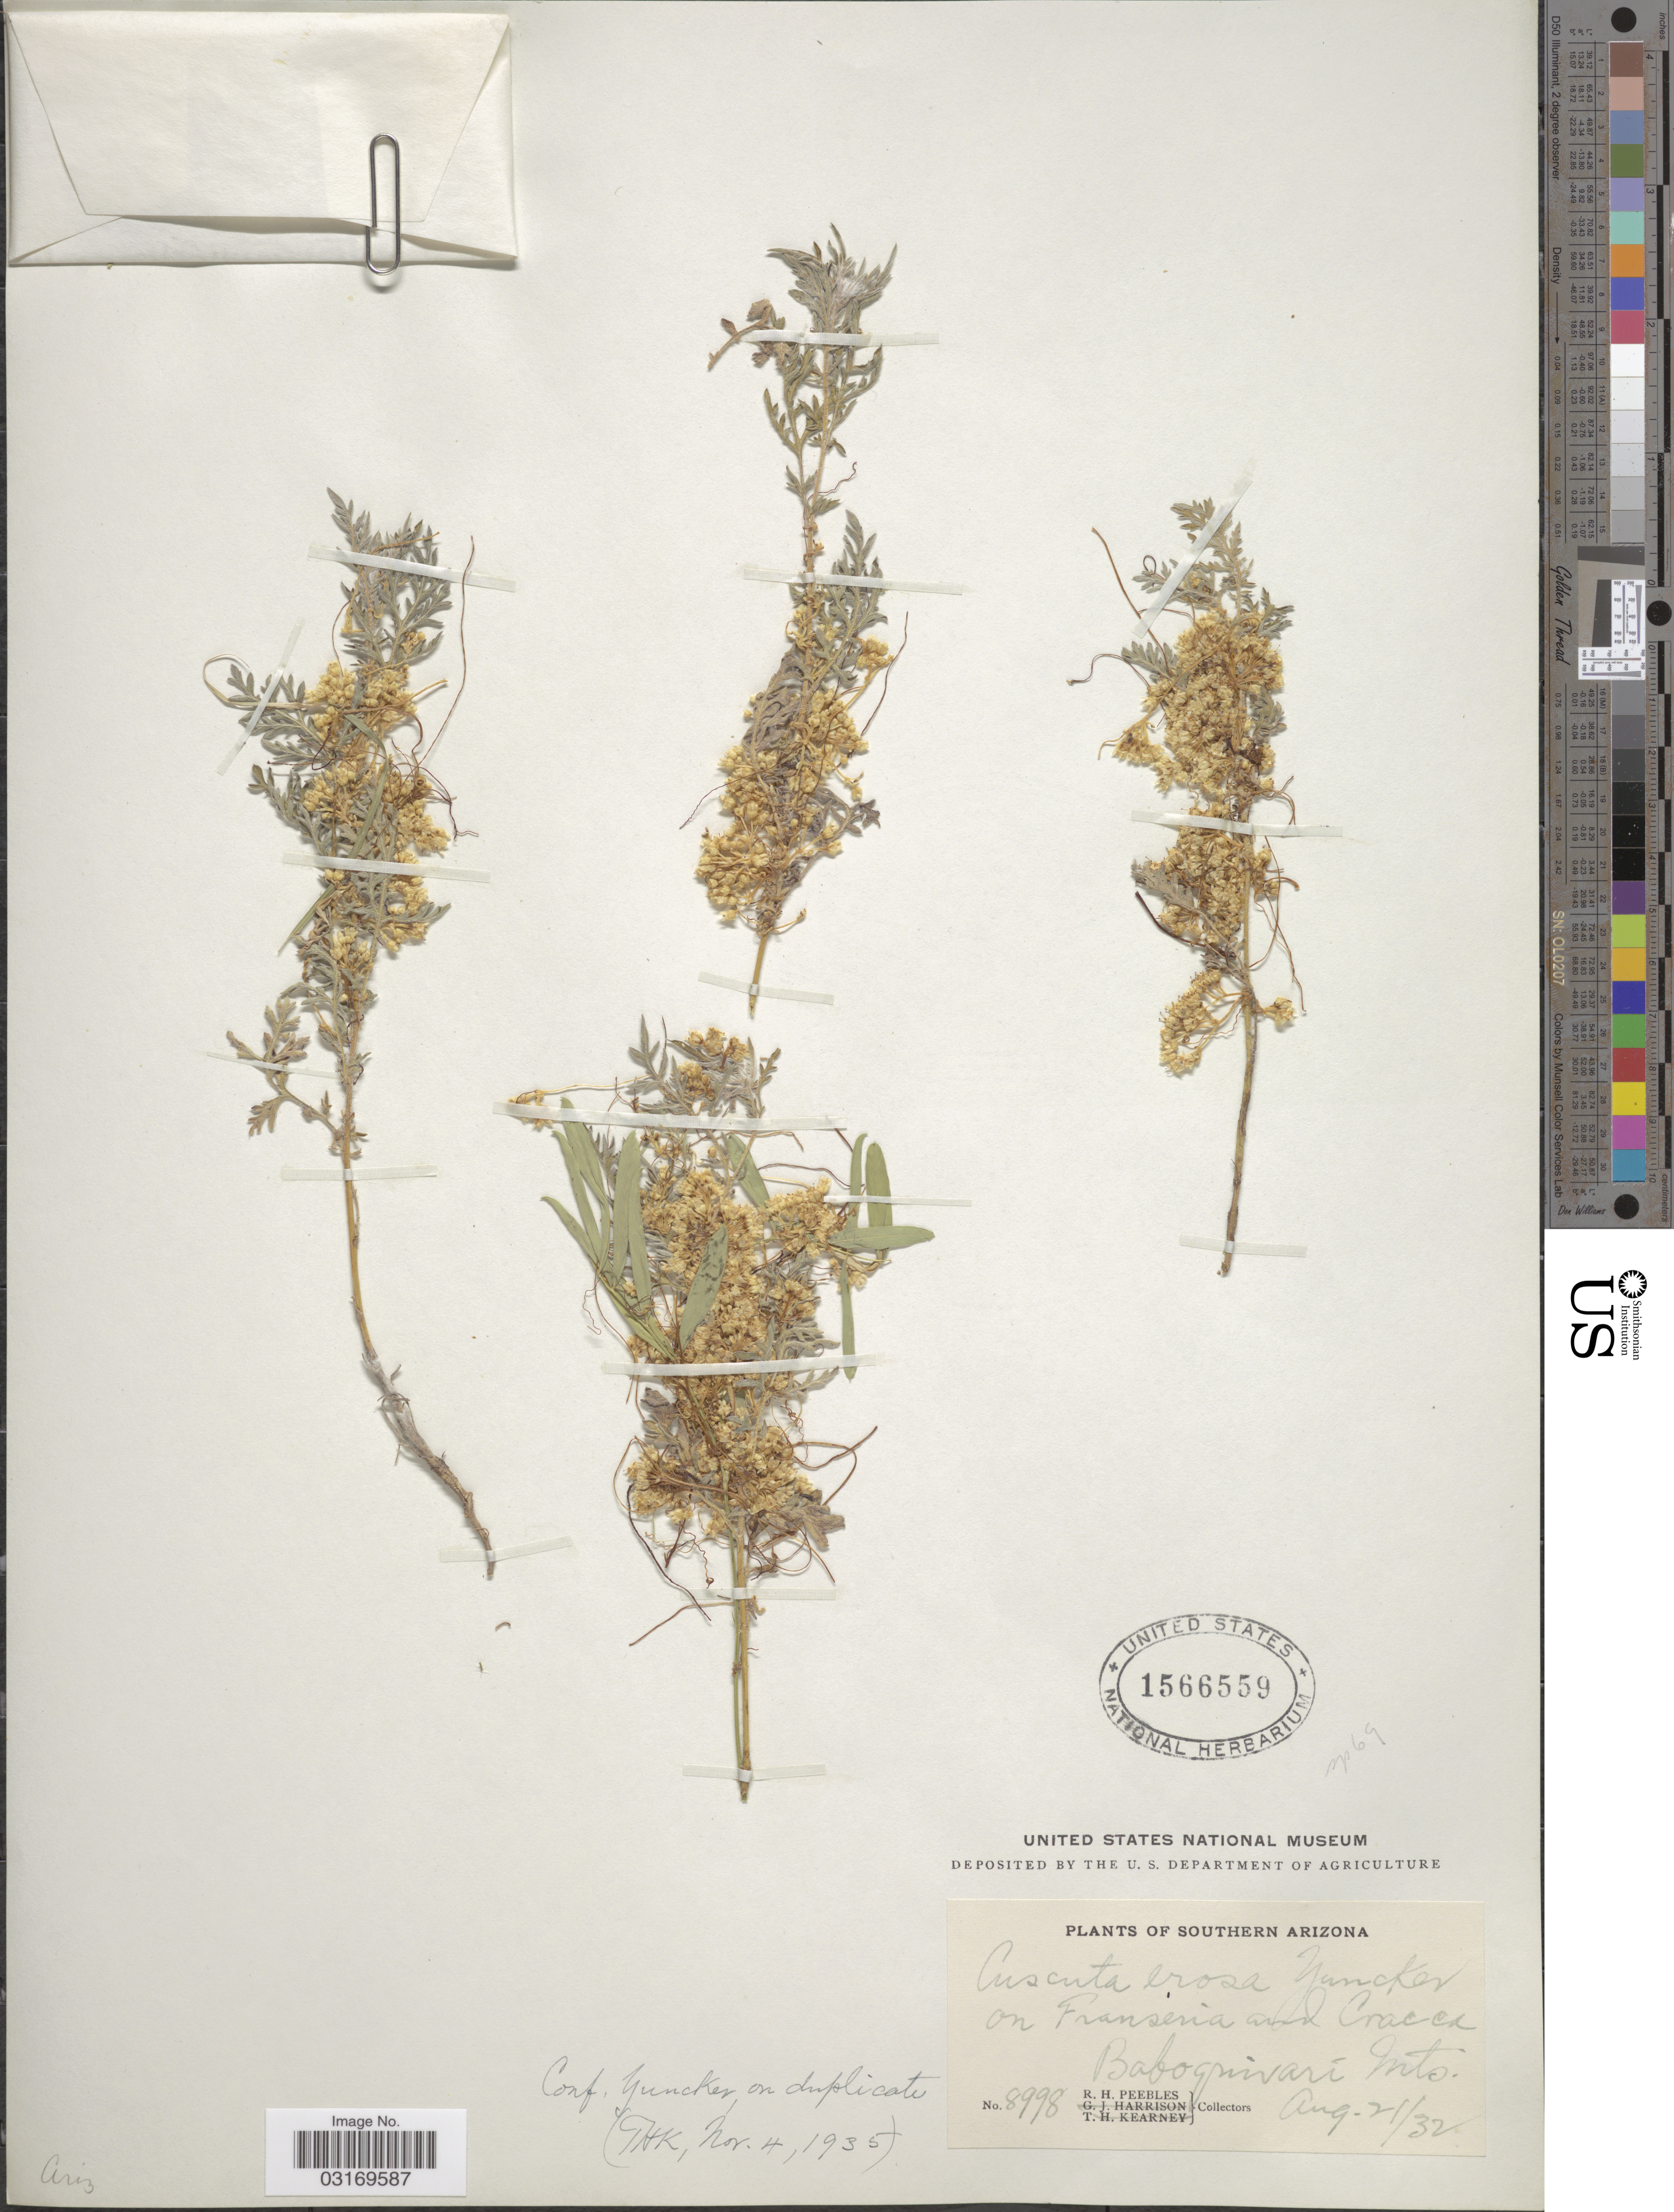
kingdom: Plantae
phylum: Tracheophyta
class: Magnoliopsida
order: Solanales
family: Convolvulaceae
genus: Cuscuta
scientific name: Cuscuta erosa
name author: Yunck.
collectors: R. H. Peebles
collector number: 8998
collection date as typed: Transcribed d/m/y: 2/8/32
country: United States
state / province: Arizona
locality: Southern Arizona. Baboquivari Mts.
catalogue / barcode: US 1566559